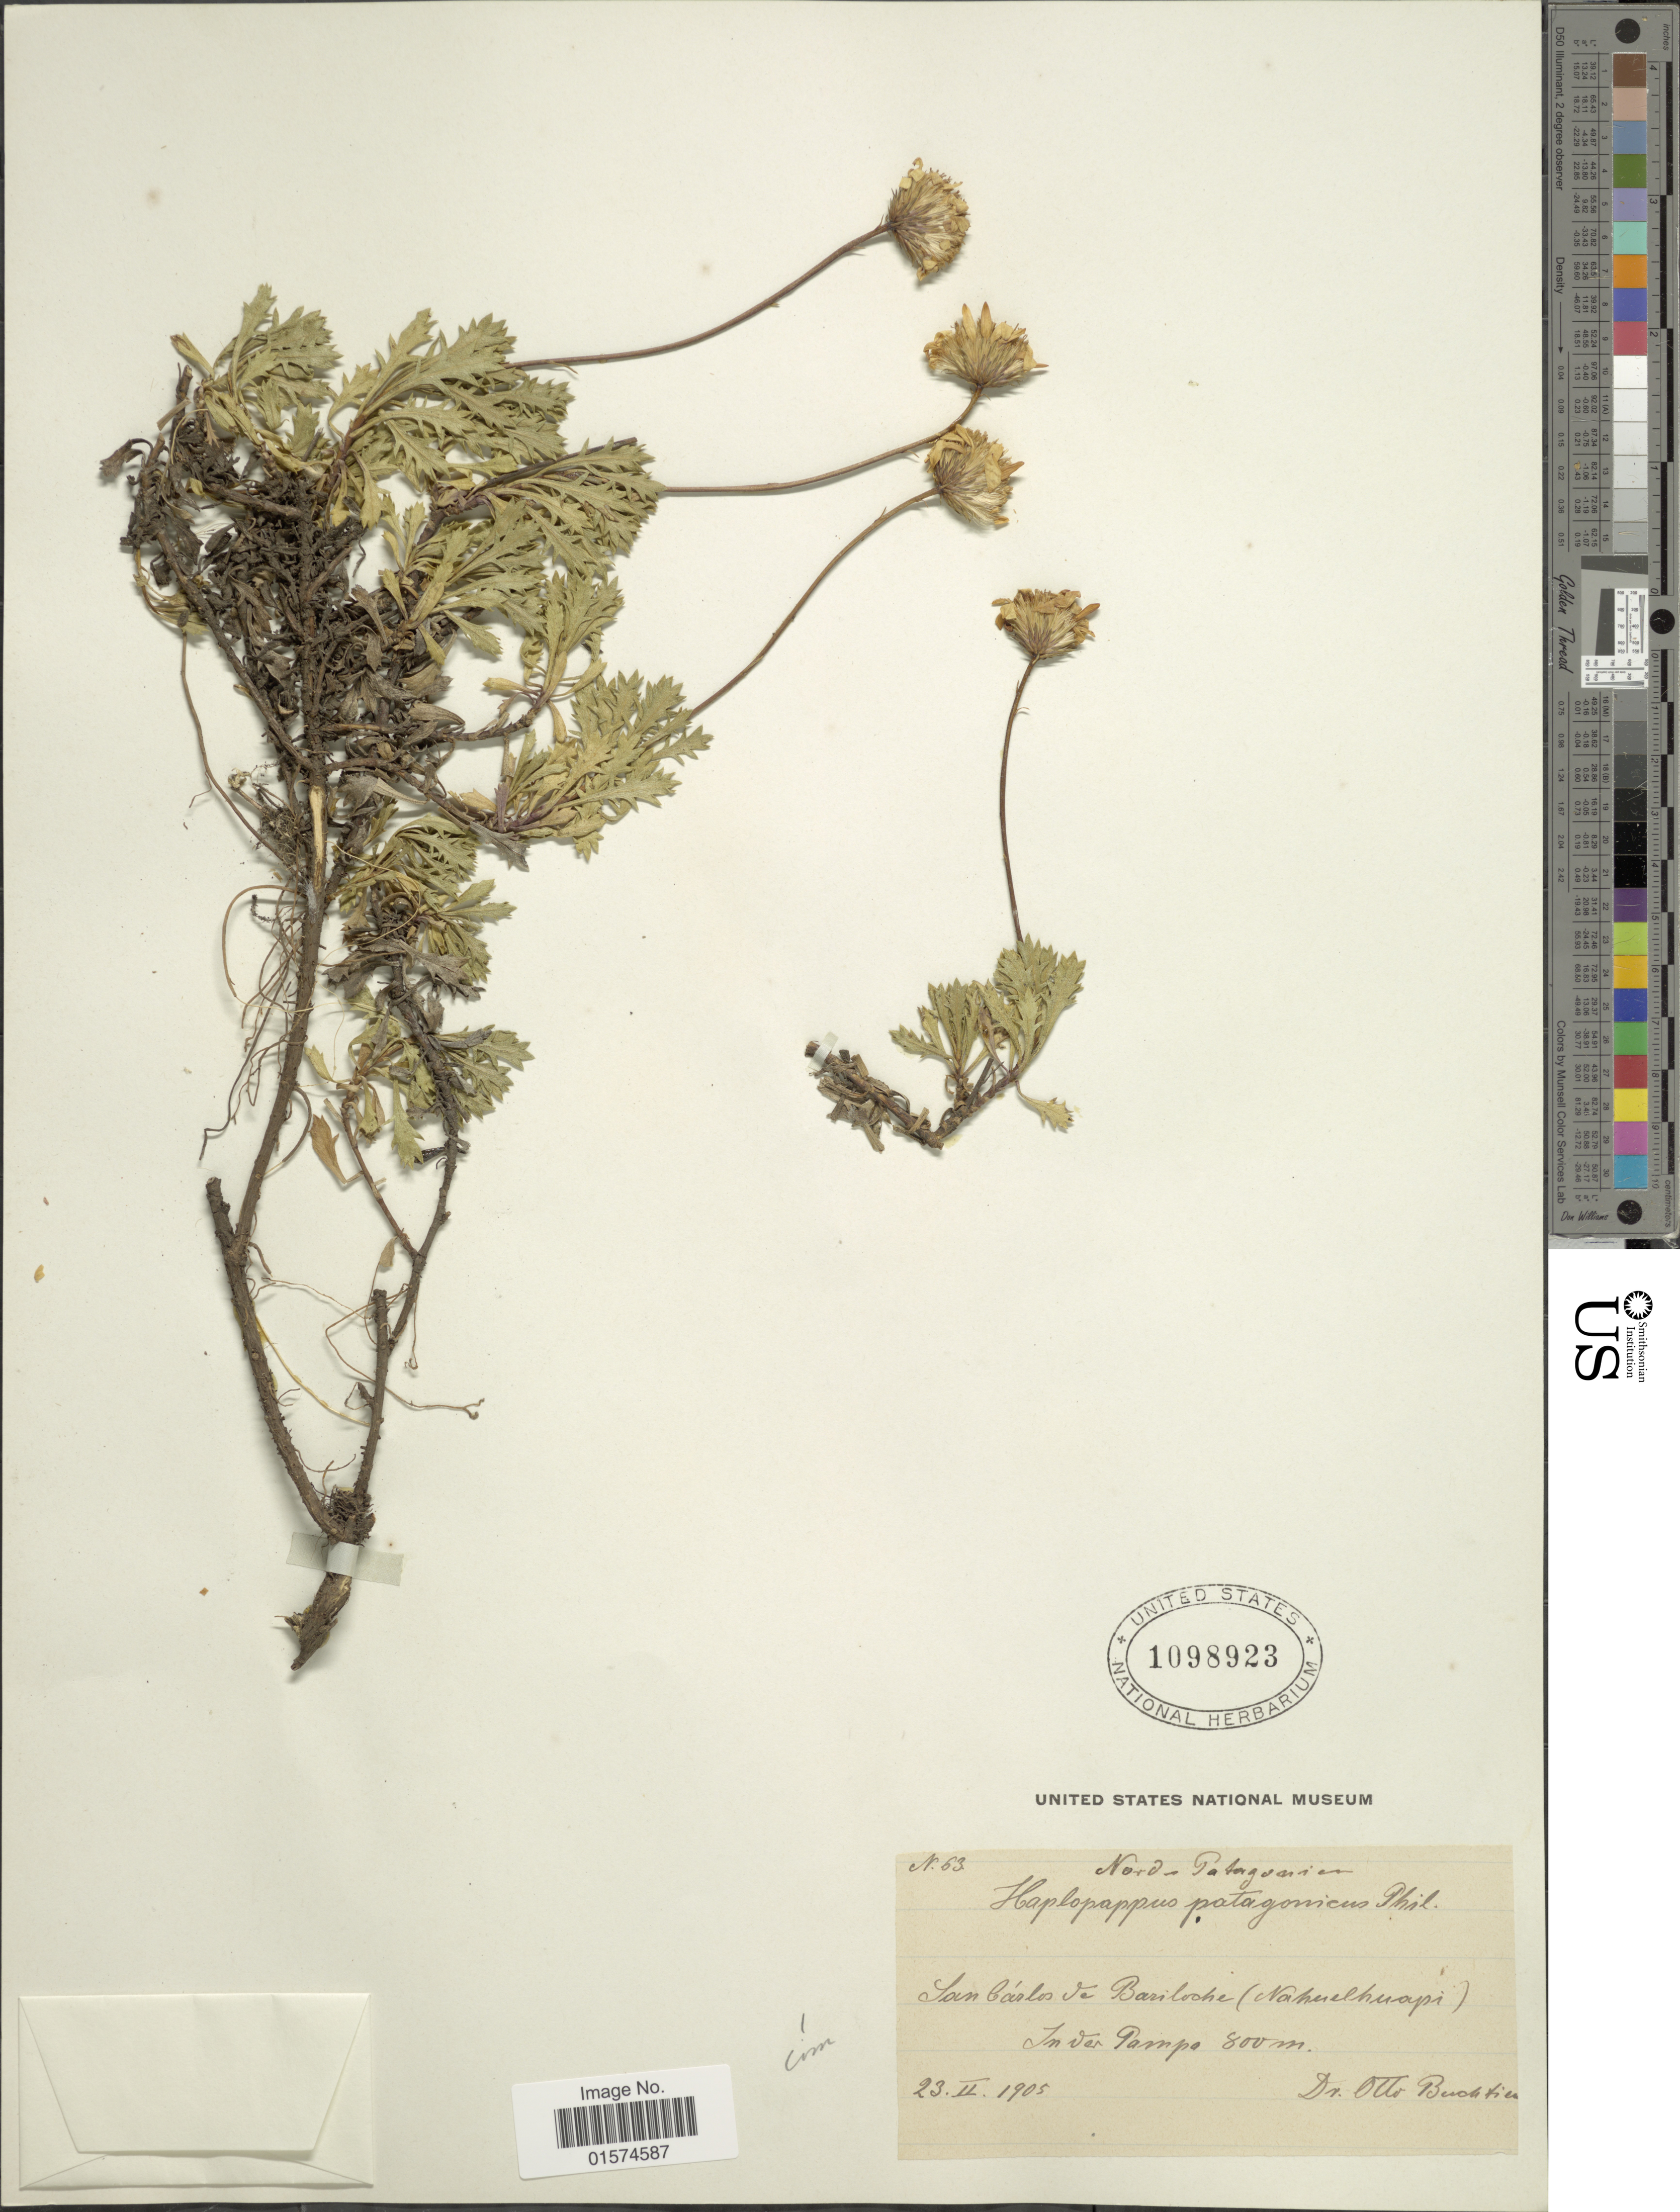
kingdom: Plantae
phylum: Tracheophyta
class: Magnoliopsida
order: Asterales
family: Asteraceae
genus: Haplopappus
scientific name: Haplopappus patagonicus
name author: Phil.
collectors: O. Buchtien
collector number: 63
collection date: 1905-02-23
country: Bolivia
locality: Nord-Patagonie, San Cárlos de Bariloche (Nahuelhuapi), In der Pampa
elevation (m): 800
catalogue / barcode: US 1098923